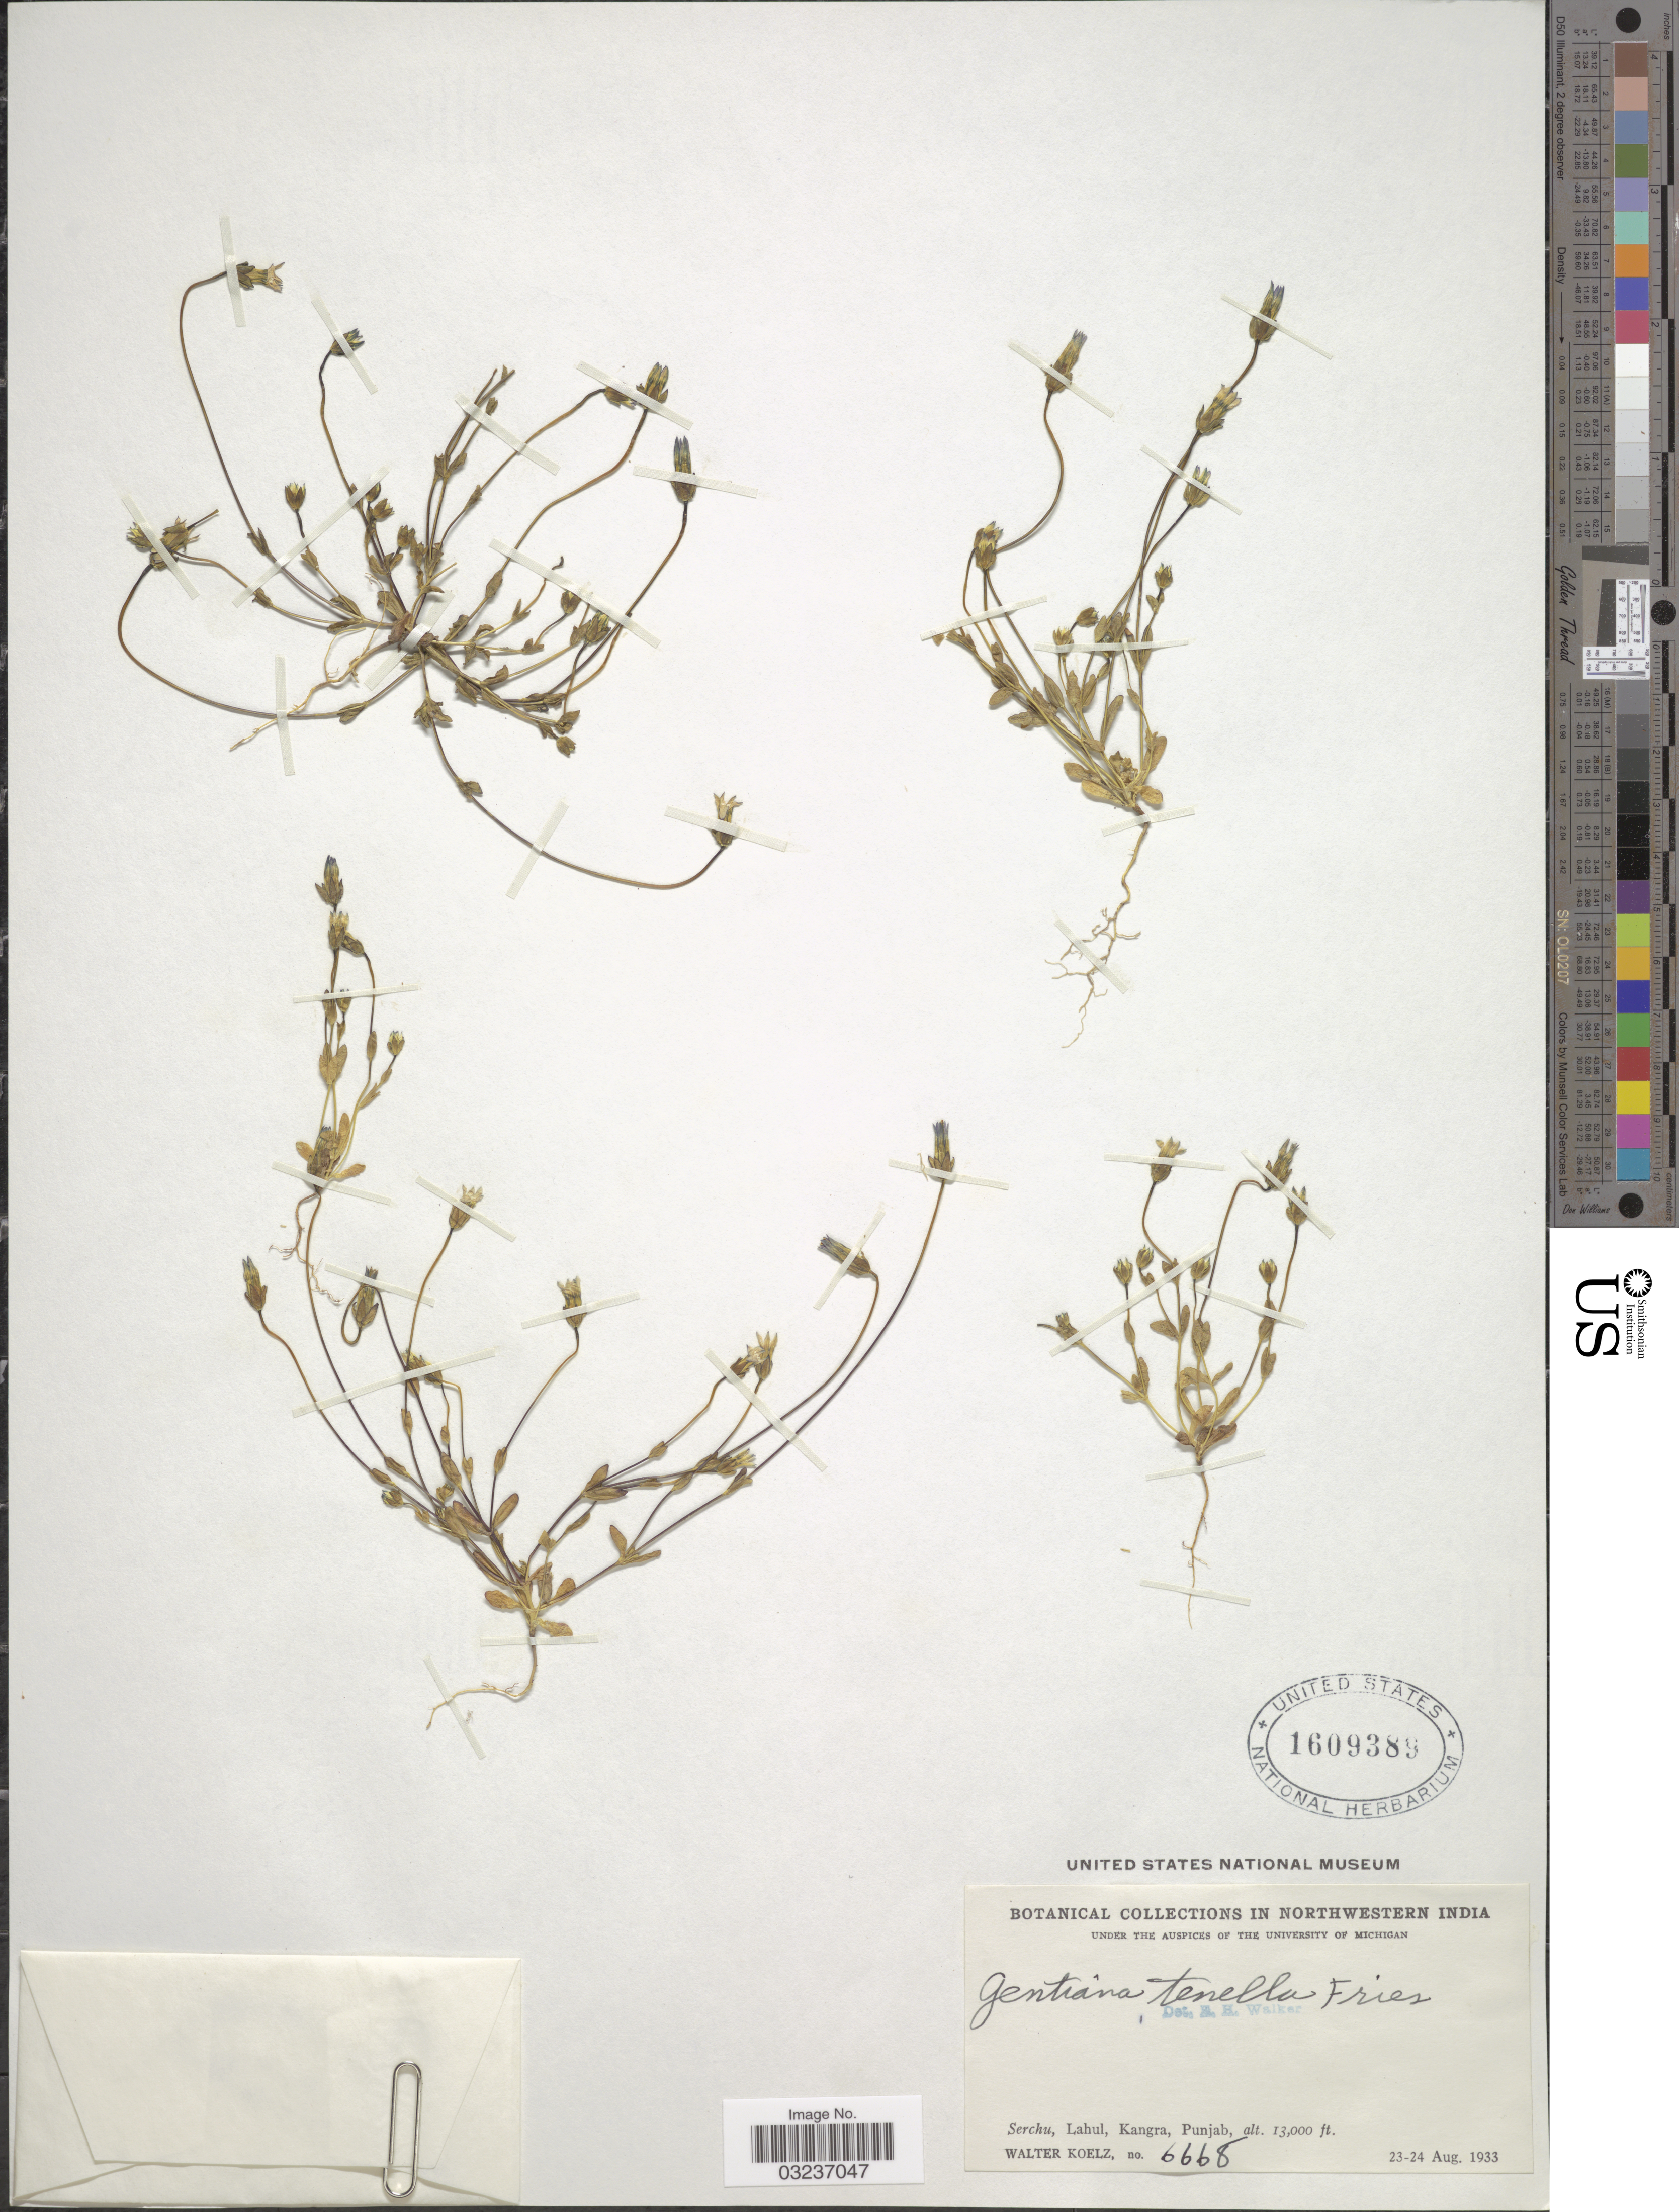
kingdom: Plantae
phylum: Tracheophyta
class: Magnoliopsida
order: Gentianales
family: Gentianaceae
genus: Gentiana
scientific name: Gentiana tenella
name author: Rottb.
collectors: W. N. Koelz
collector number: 6668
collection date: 1933-08-23/1933-08-24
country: India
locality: Northwestern India, Serchu, Lahul, Kangra, Punjab.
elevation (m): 3962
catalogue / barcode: US 1609389